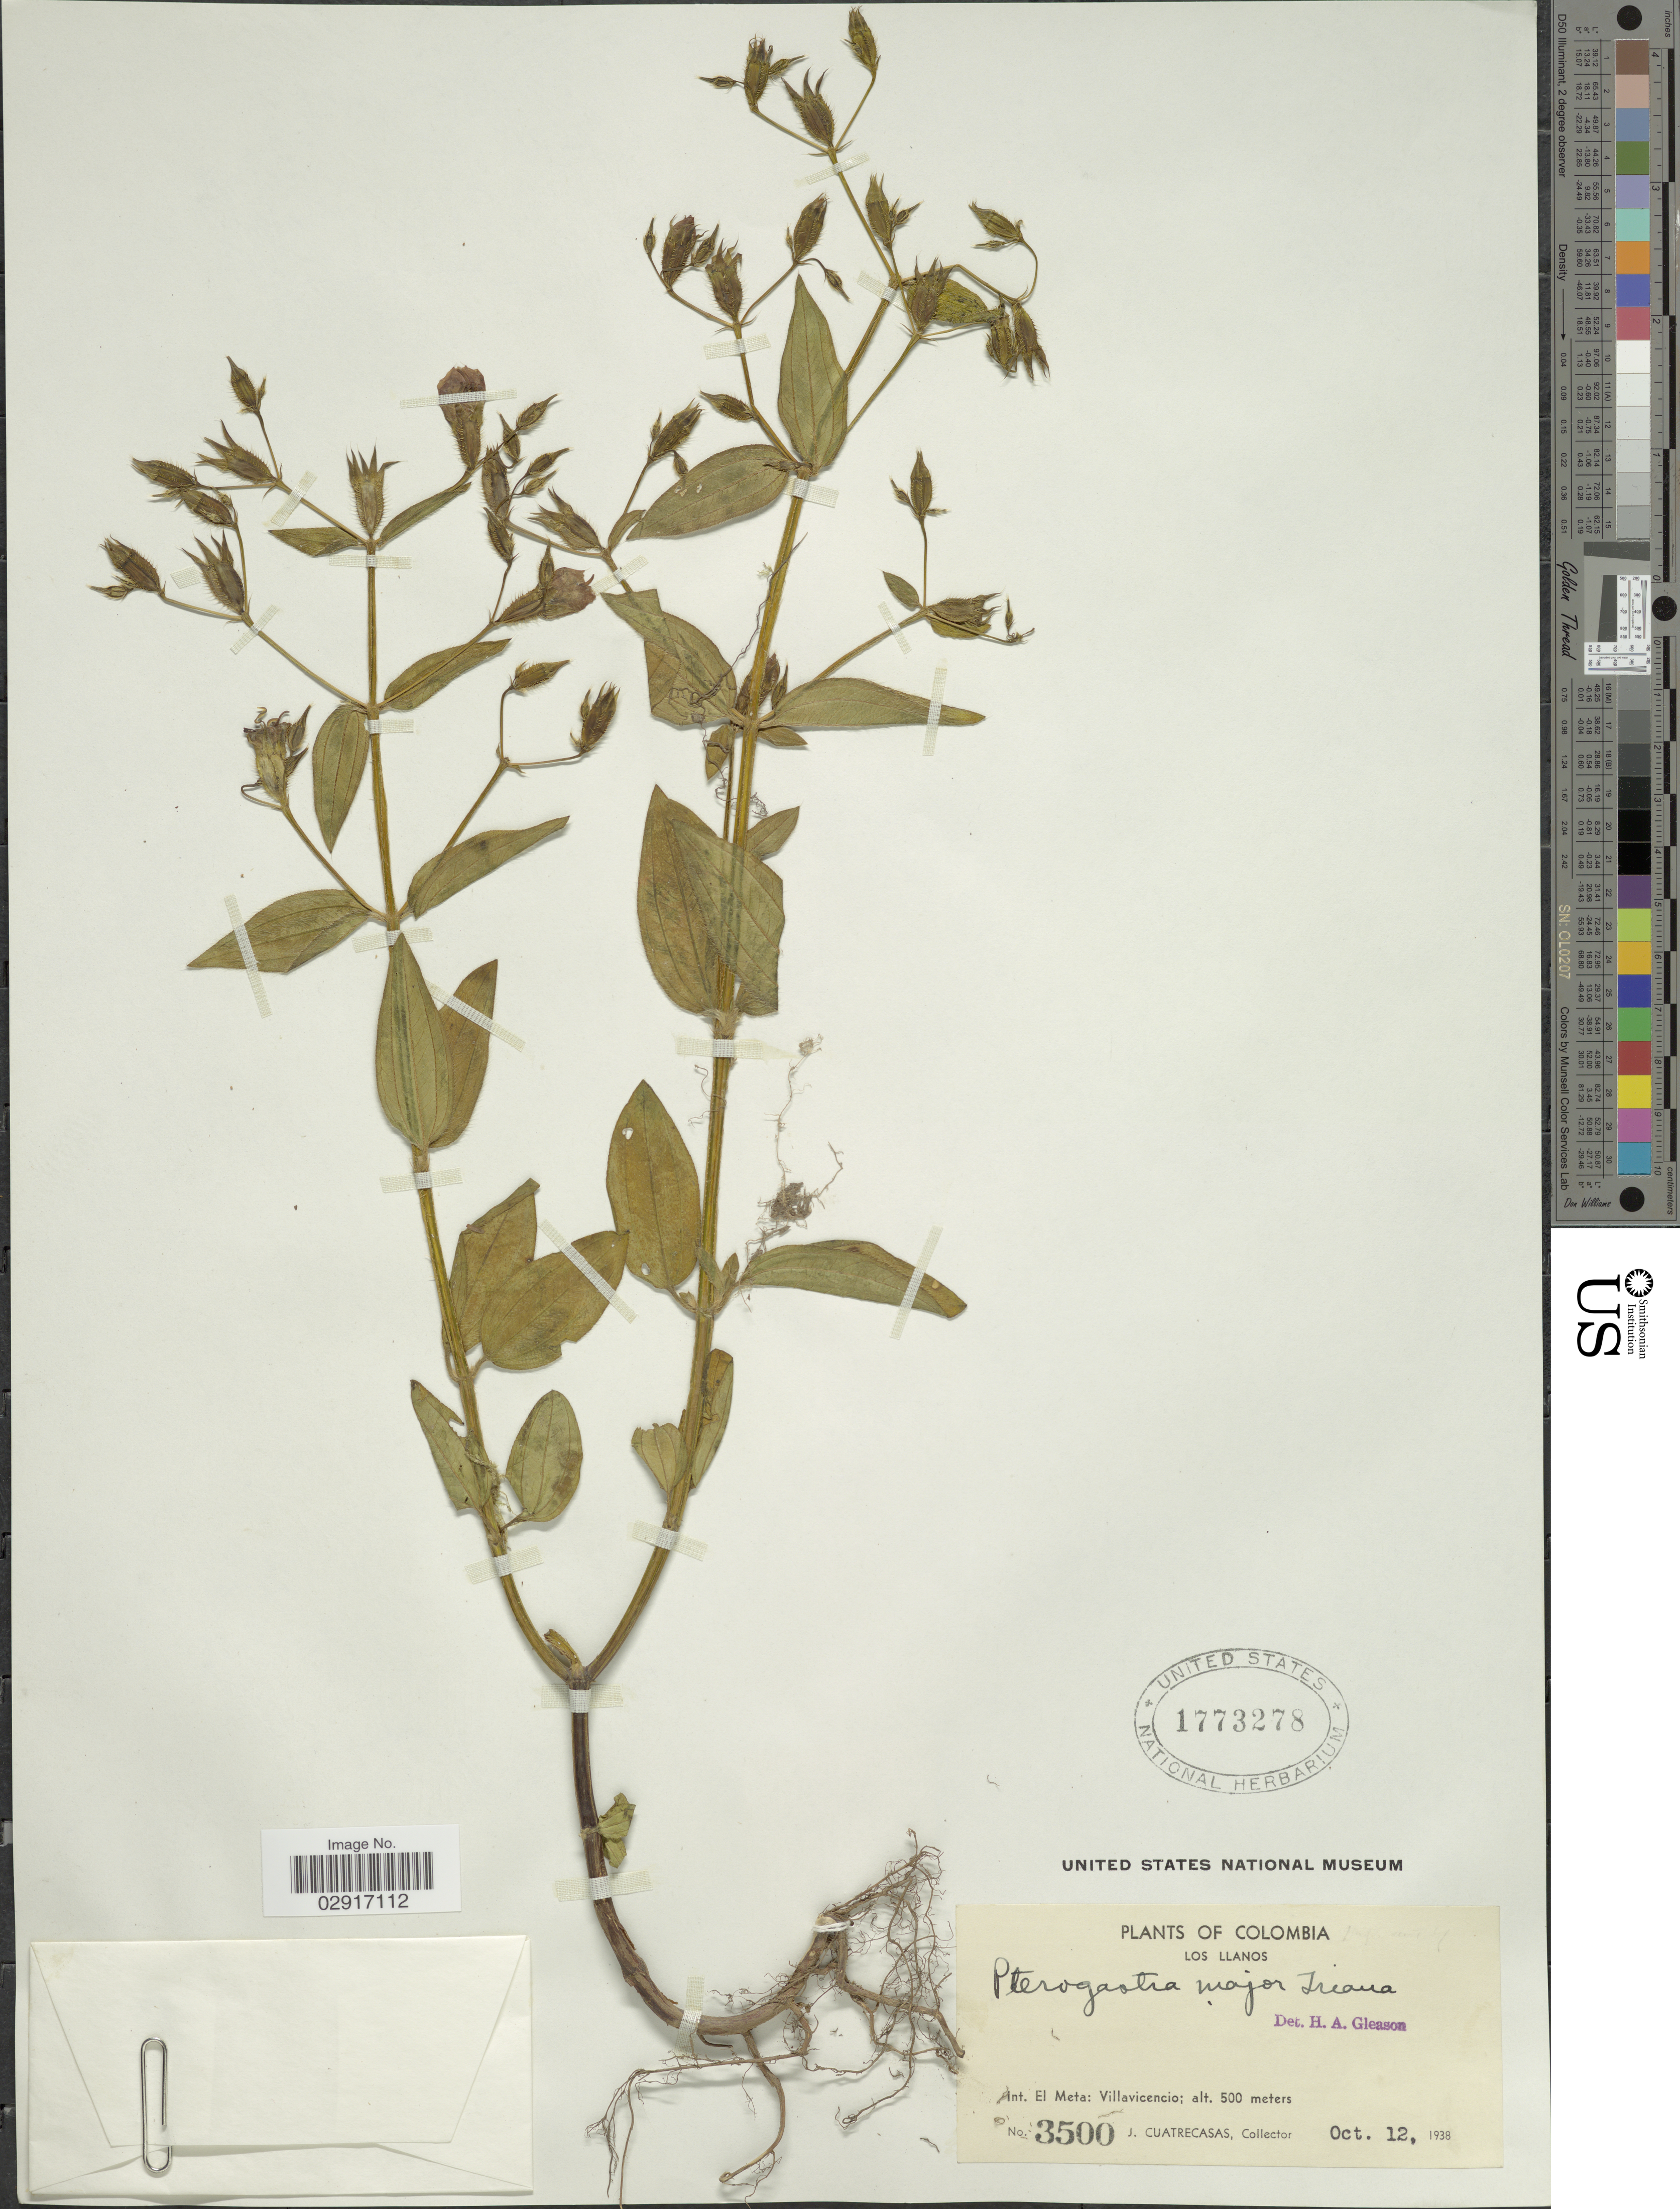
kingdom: Plantae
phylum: Tracheophyta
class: Magnoliopsida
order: Myrtales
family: Melastomataceae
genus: Pterogastra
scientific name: Pterogastra divaricata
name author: (Bonpl.) Naudin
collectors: J. Cuatrecasas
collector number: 3500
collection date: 1938-10-12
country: Colombia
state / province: Meta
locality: Los Llanos. Int. El Meta: Villavicencio.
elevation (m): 500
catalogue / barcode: US 1773278